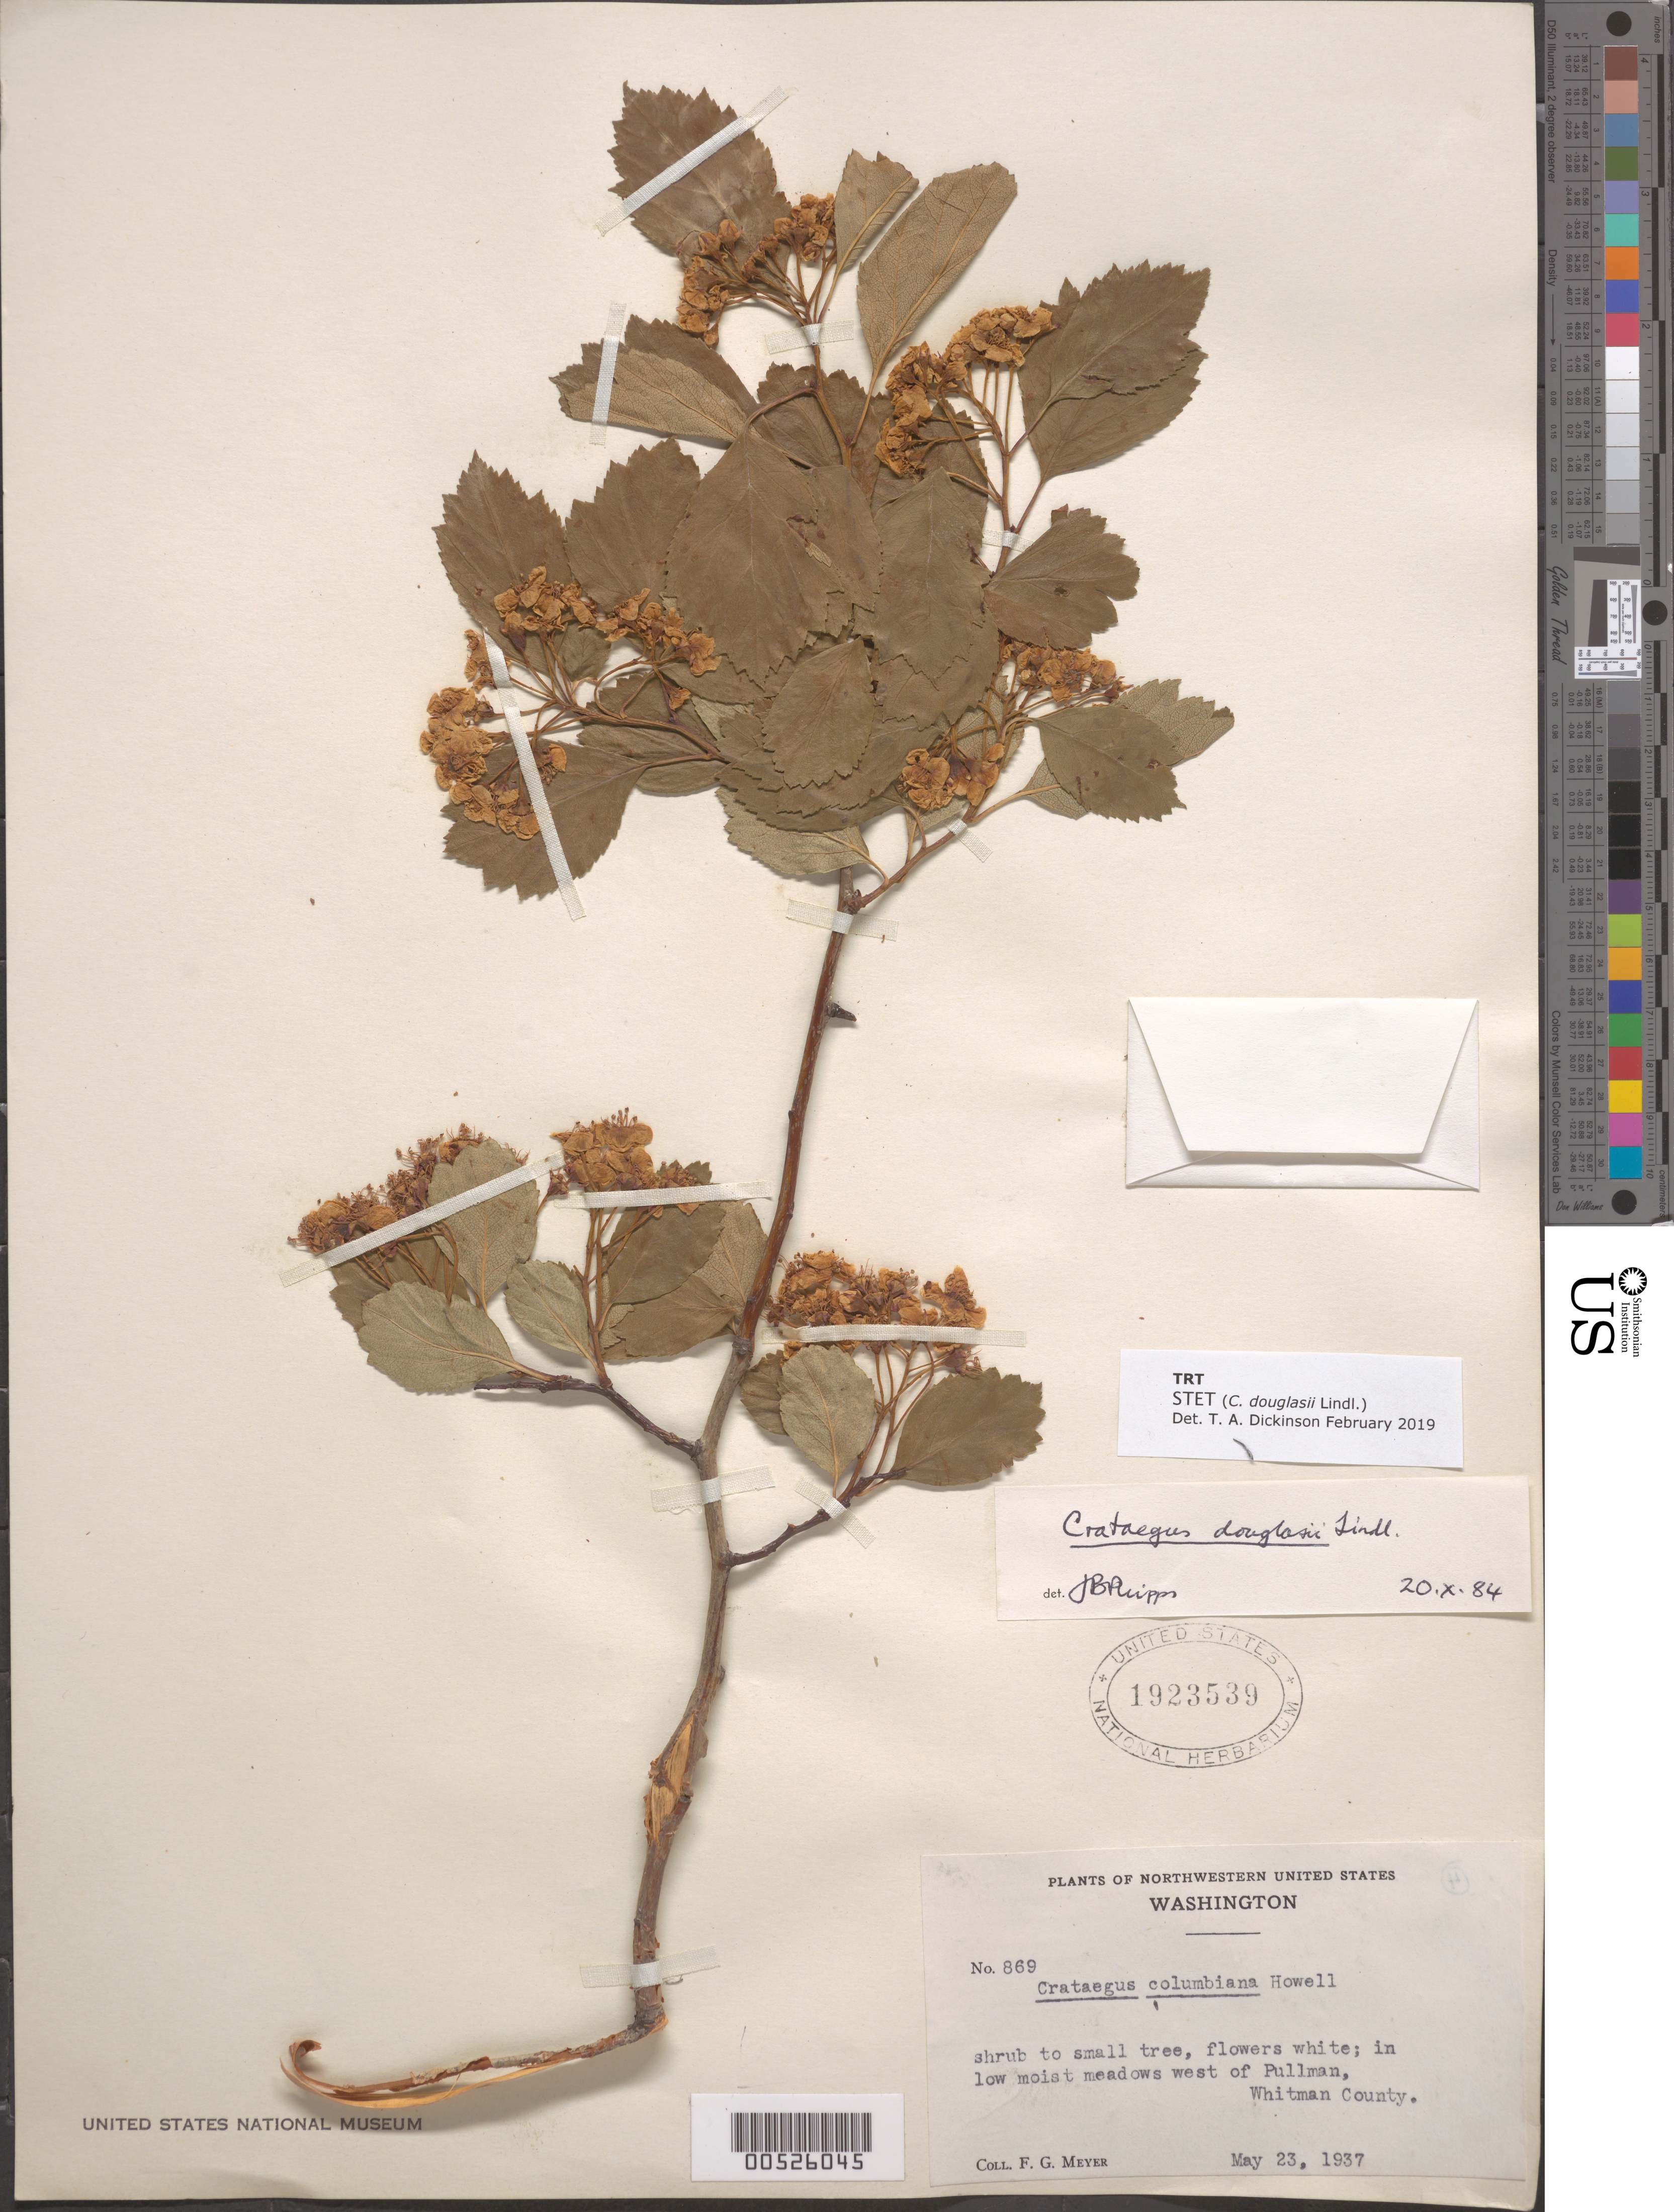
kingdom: Plantae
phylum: Tracheophyta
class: Magnoliopsida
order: Rosales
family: Rosaceae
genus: Crataegus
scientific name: Crataegus douglasii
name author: Lindl.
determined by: Phipps, James B., (UWO), University of Western Ontario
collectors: F. G. Meyer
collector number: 869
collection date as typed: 23 May 1937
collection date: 1937-05-23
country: United States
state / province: Washington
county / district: Whitman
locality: W of Pullman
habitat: Low moist meadows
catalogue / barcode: US 1923539